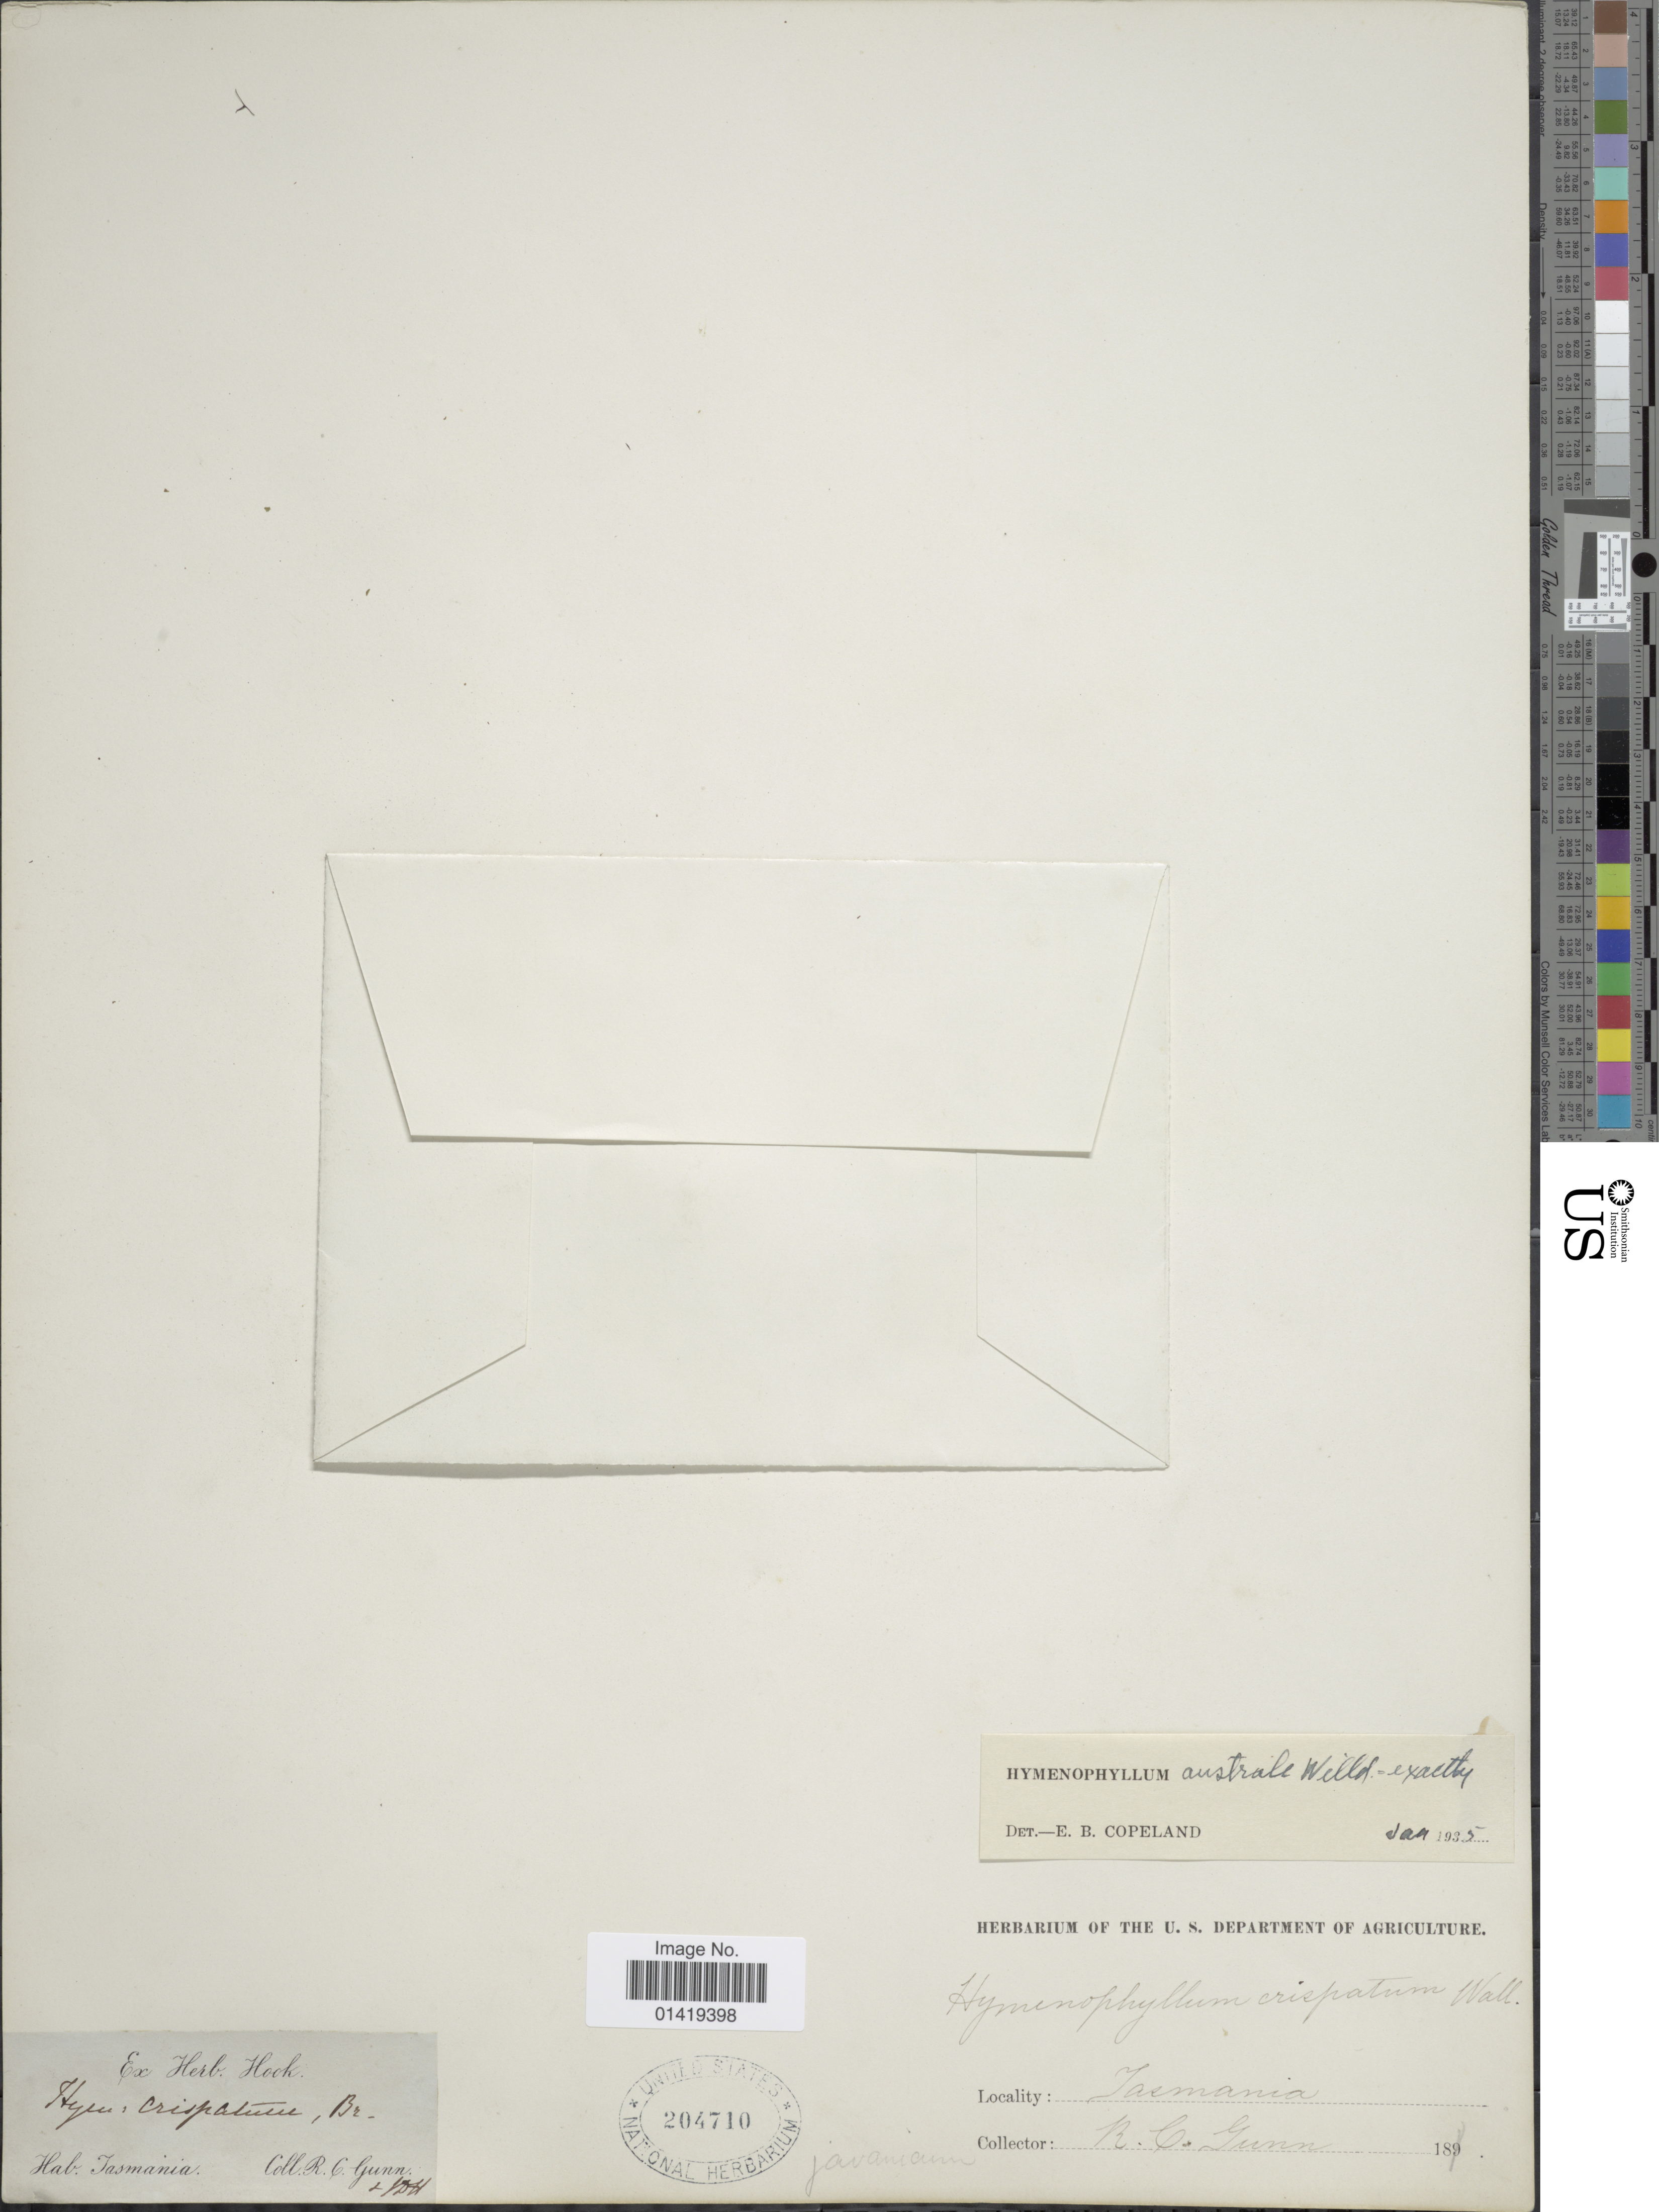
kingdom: Plantae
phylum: Tracheophyta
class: Polypodiopsida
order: Hymenophyllales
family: Hymenophyllaceae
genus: Hymenophyllum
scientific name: Hymenophyllum australe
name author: Willd.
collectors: R. Gunn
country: Australia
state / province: Tasmania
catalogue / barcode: US 204710